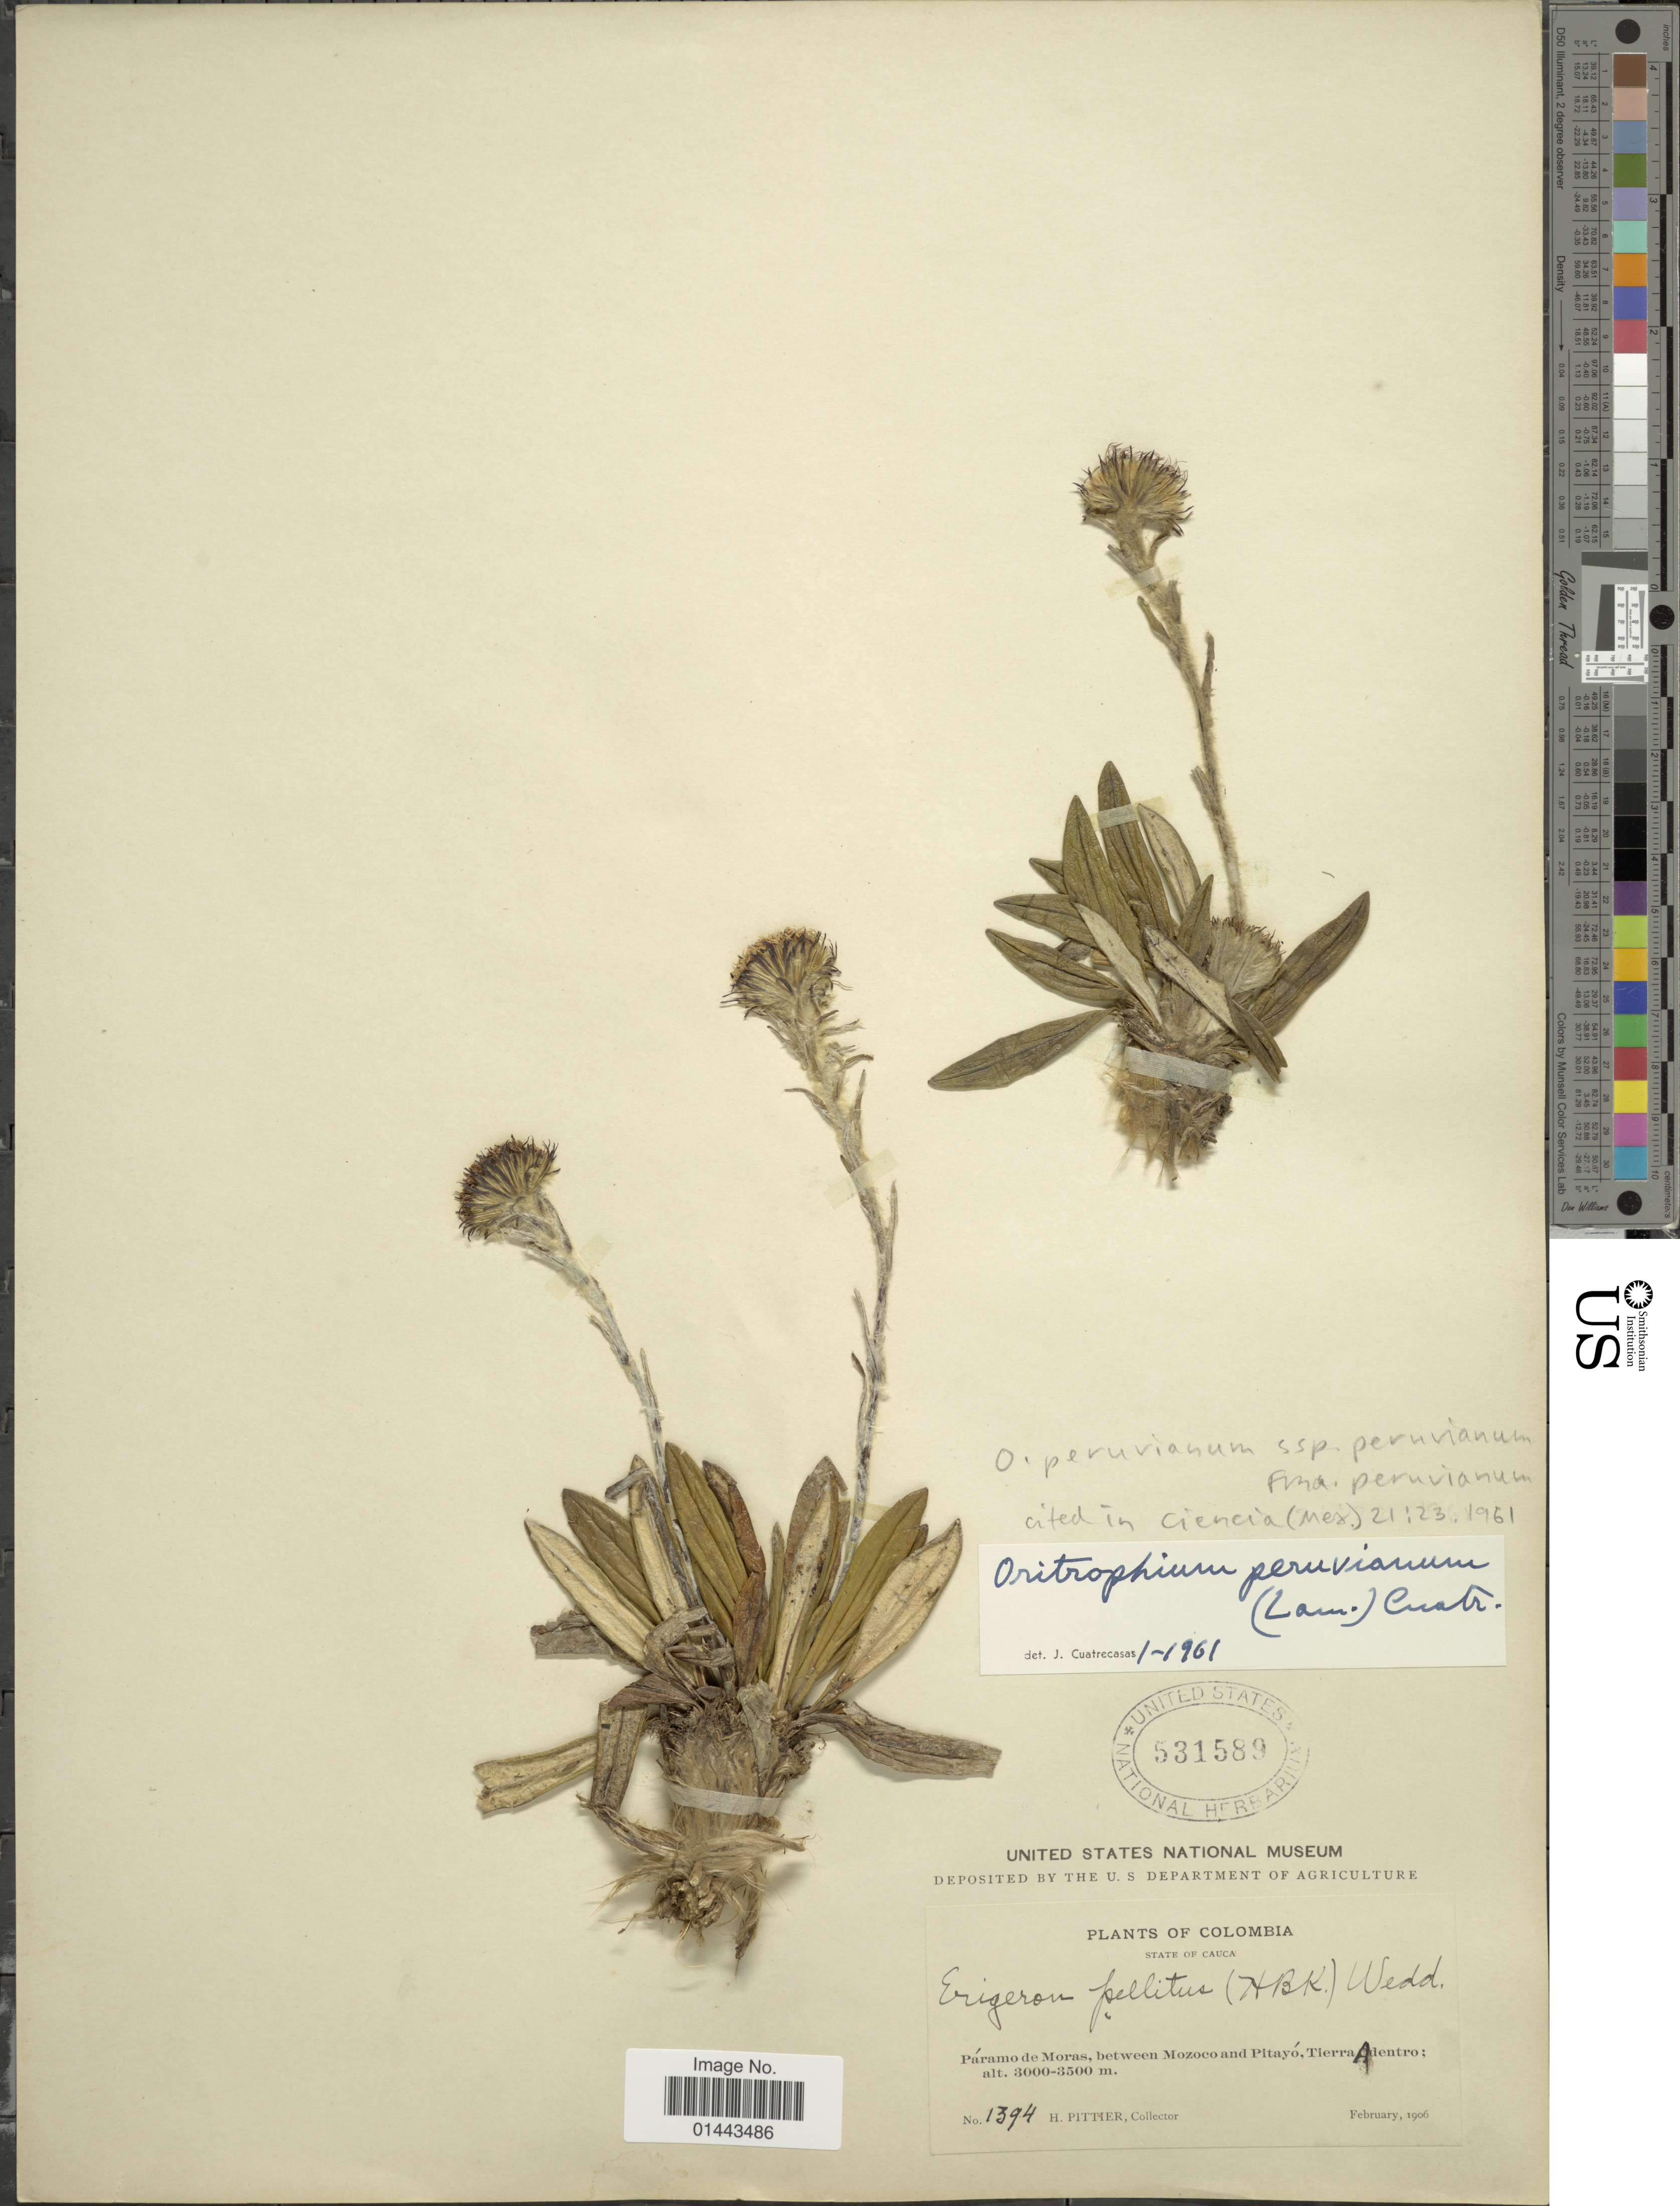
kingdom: Plantae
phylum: Tracheophyta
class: Magnoliopsida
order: Asterales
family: Asteraceae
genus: Oritrophium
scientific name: Oritrophium peruvianum f. peruvianum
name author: (Lam.) Cuatrec.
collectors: H. F. Pittier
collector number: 1394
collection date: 1906-02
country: Colombia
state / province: Cauca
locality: Paramo de Moras, between Mozoco and Pitayó, Tierra Adentro.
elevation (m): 3000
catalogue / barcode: US 531589